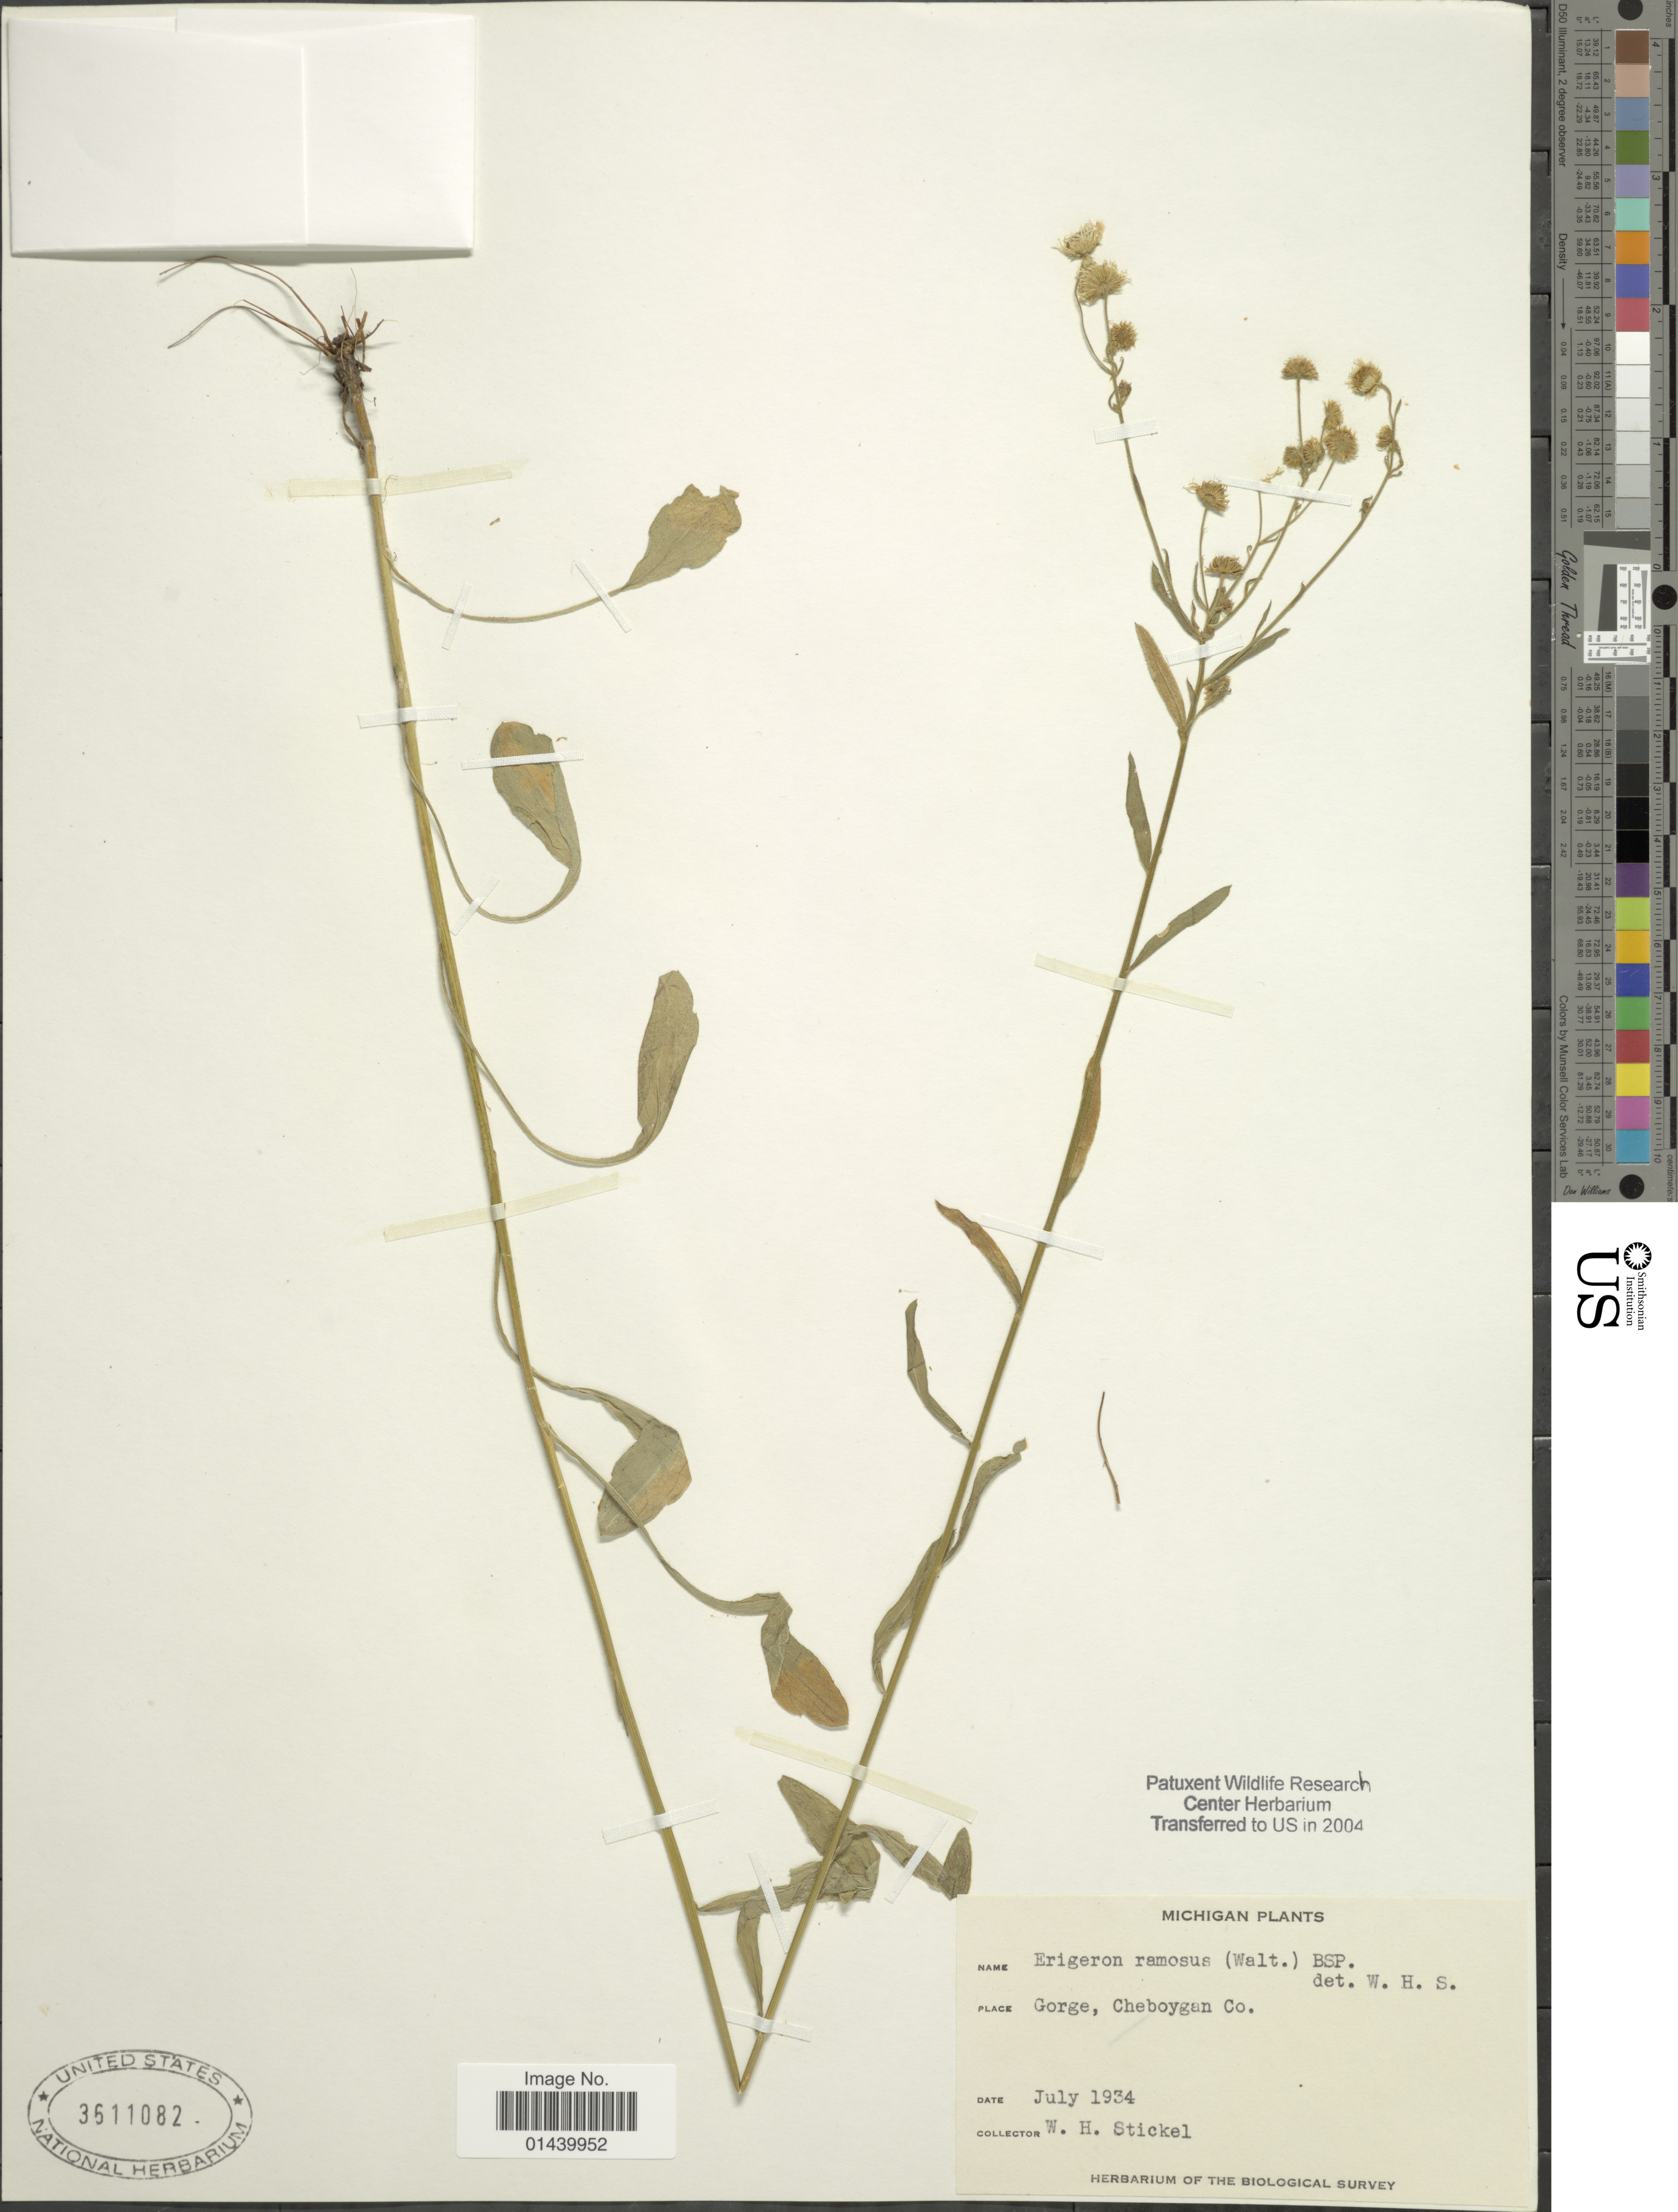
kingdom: Plantae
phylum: Tracheophyta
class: Magnoliopsida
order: Asterales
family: Asteraceae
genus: Erigeron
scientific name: Erigeron strigosus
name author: Muhl. ex Willd.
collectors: W. Stickel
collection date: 1934-07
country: United States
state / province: Michigan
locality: Gorge, Cheboygan Co.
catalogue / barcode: US 2611082